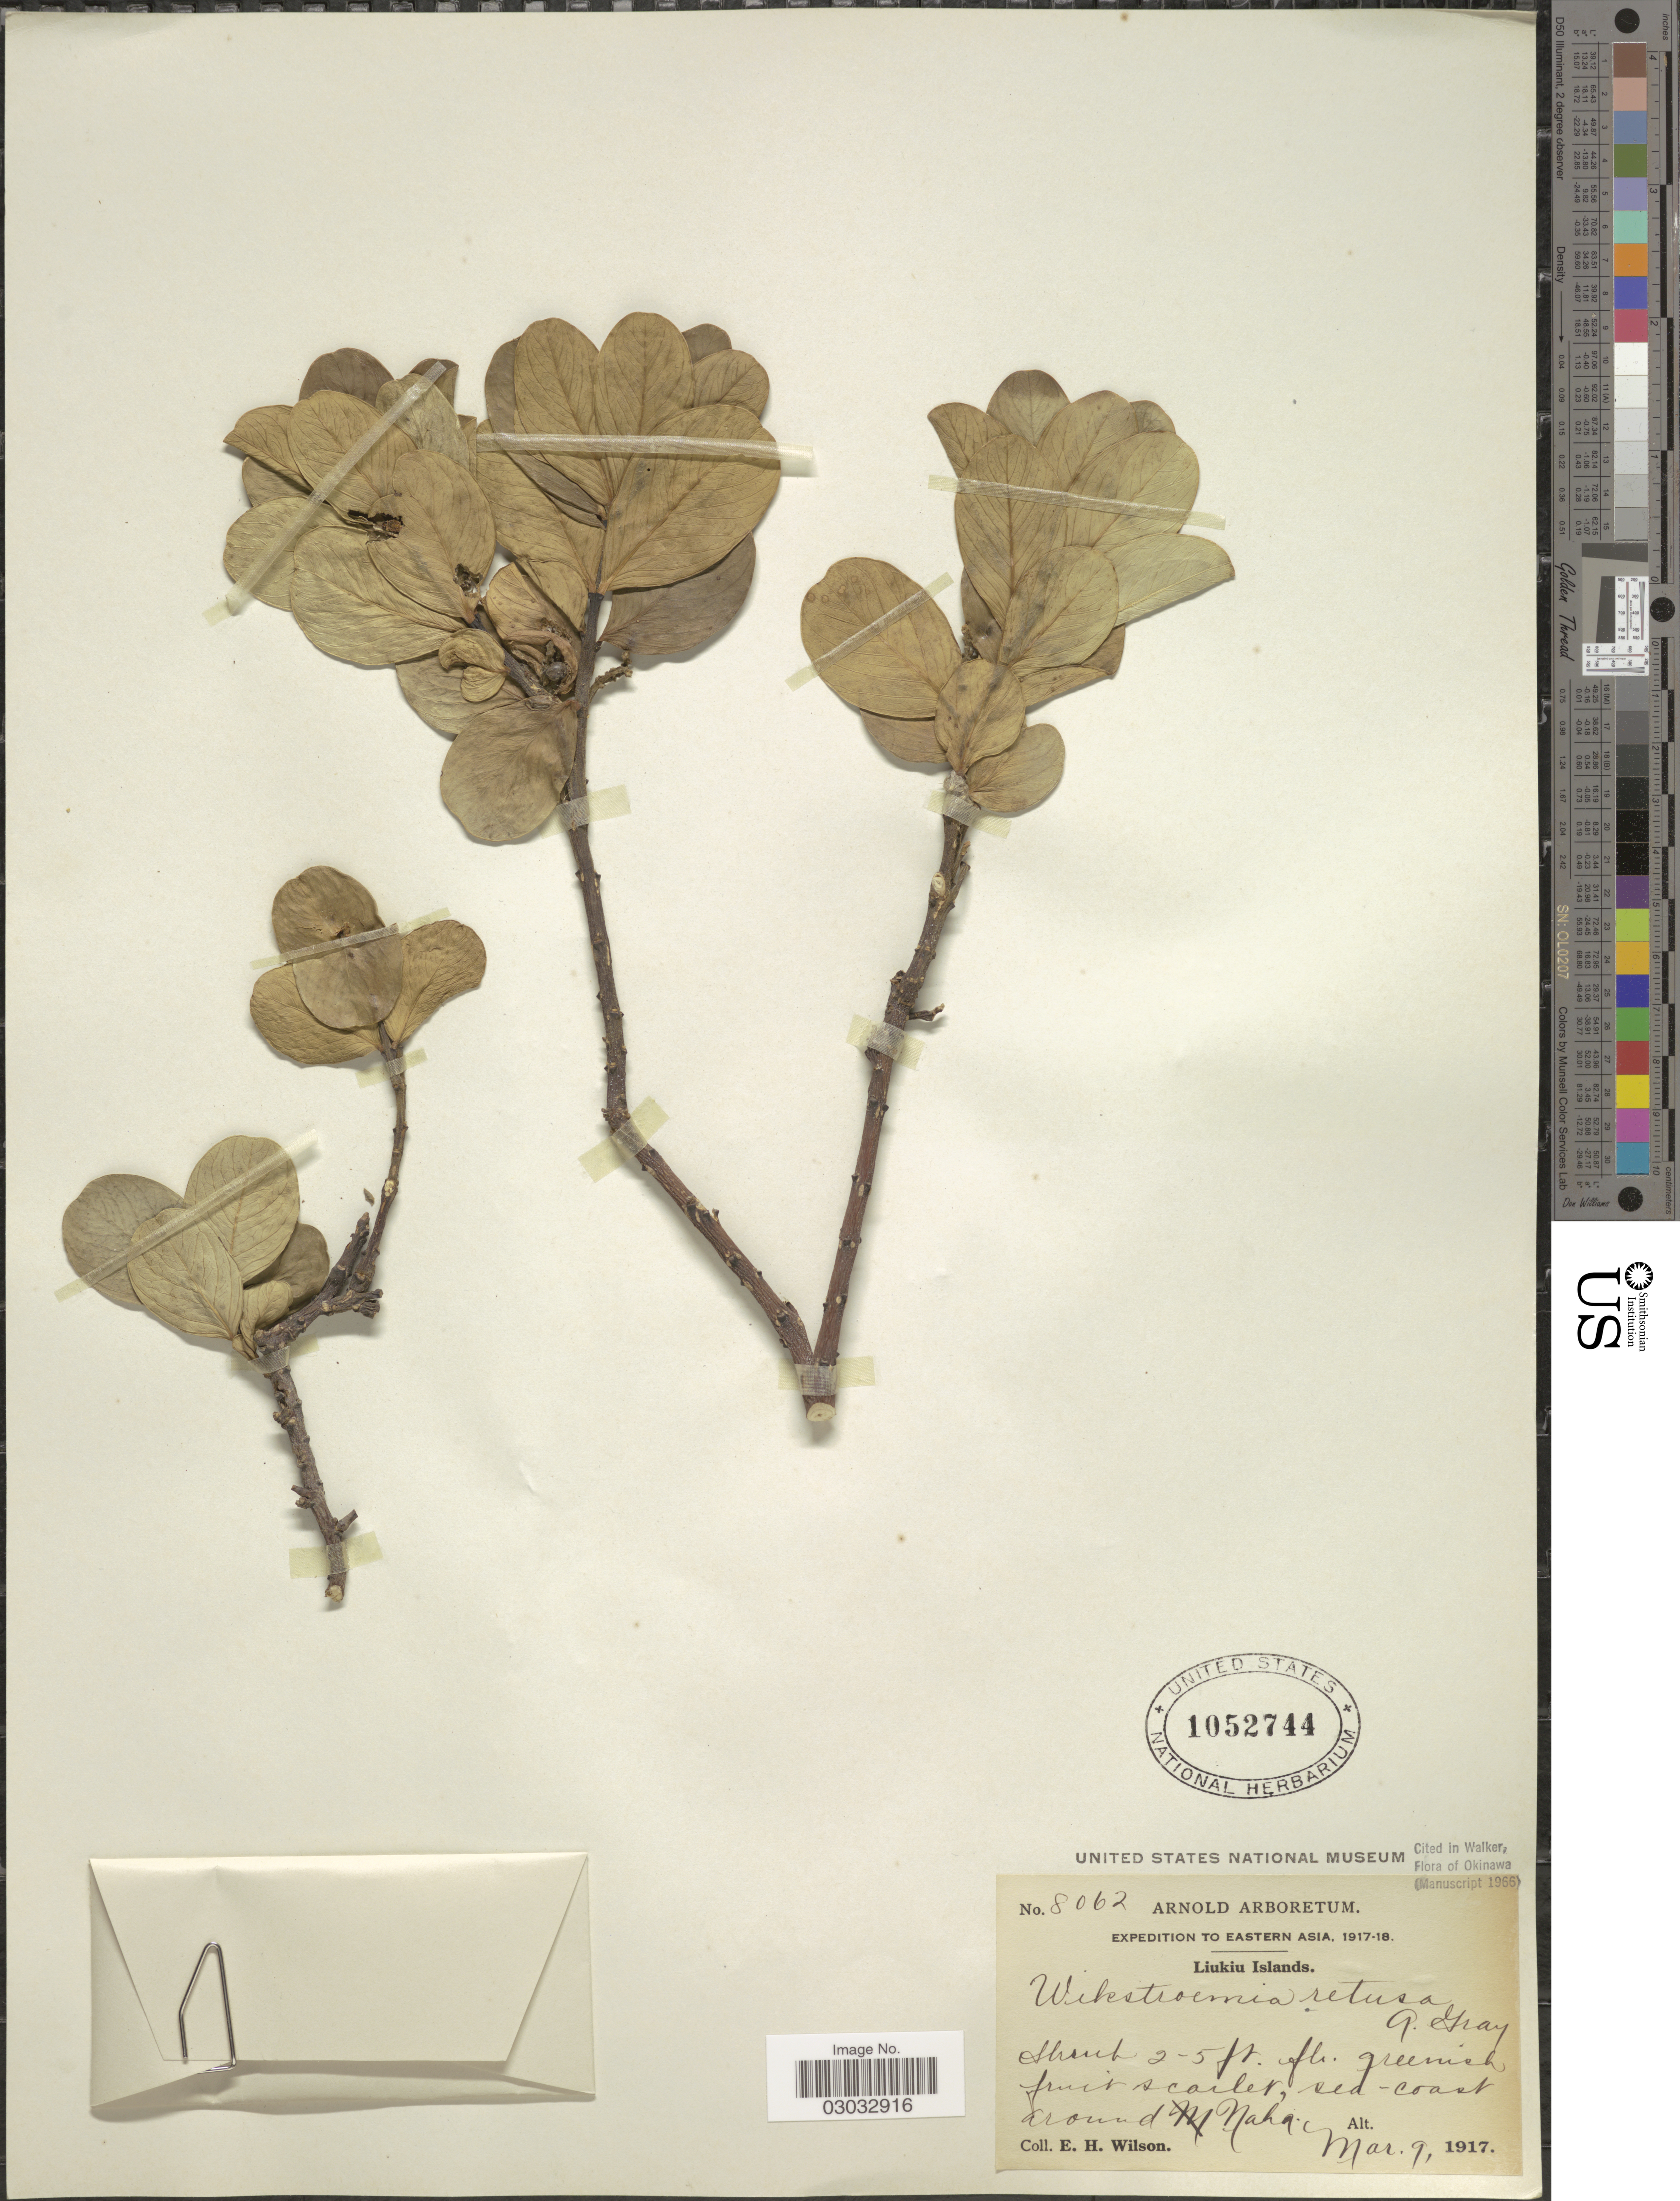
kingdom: Plantae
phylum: Tracheophyta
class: Magnoliopsida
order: Malvales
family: Thymelaeaceae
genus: Wikstroemia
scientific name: Wikstroemia retusa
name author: A. Gray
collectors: E. Wilson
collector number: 8062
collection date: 1917-03-09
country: Japan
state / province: Okinawa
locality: Eastern Asia, Liukiu Islands, around Naha.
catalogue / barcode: US 1052744